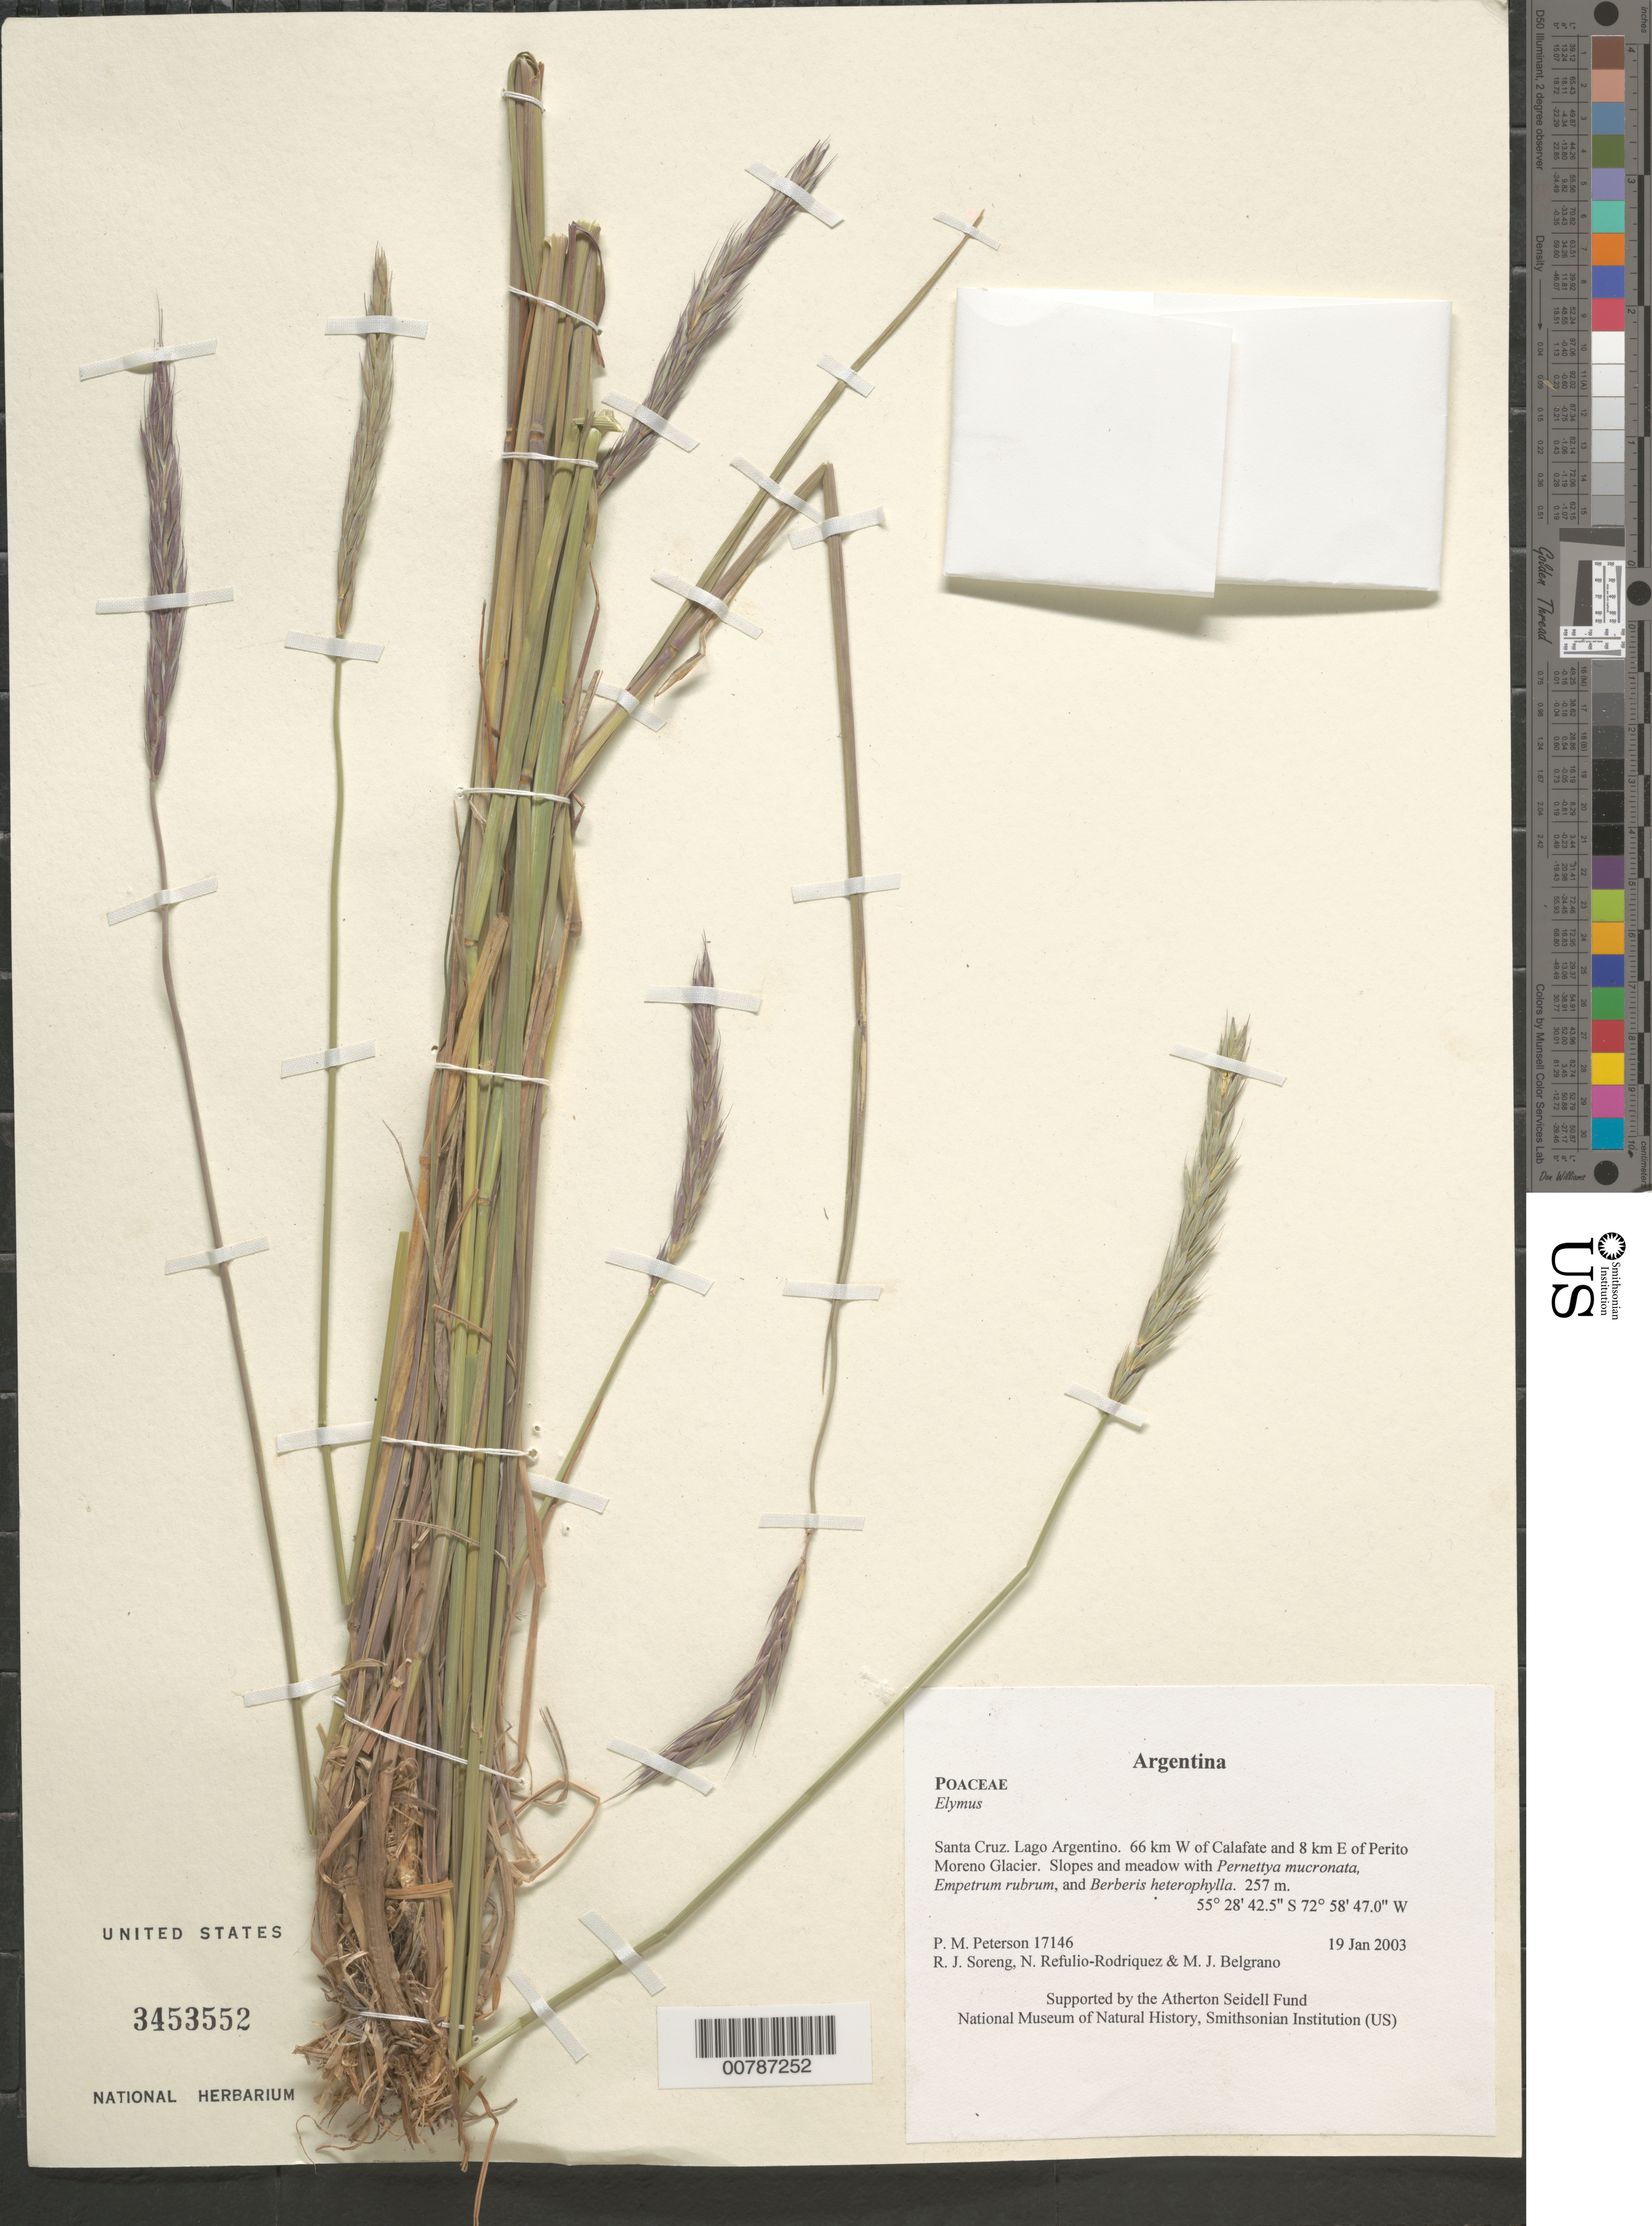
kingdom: Plantae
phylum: Tracheophyta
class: Liliopsida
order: Poales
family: Poaceae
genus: Elymus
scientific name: Elymus sp.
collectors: P. M. Peterson, R. J. Soreng, N. Refulio-Rodríguez & M. Belgrano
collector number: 17146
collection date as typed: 19 Jan 2003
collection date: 2003-01-19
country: Argentina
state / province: Santa Cruz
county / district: Lago Argentino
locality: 66 km W of Calafate and 8 km E of Perito Moreno Glacier. Slopes and meadow with Pernettya mucronata, Empetrum rubrum, and Berberis heterophylla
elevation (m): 257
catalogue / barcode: US 3453552